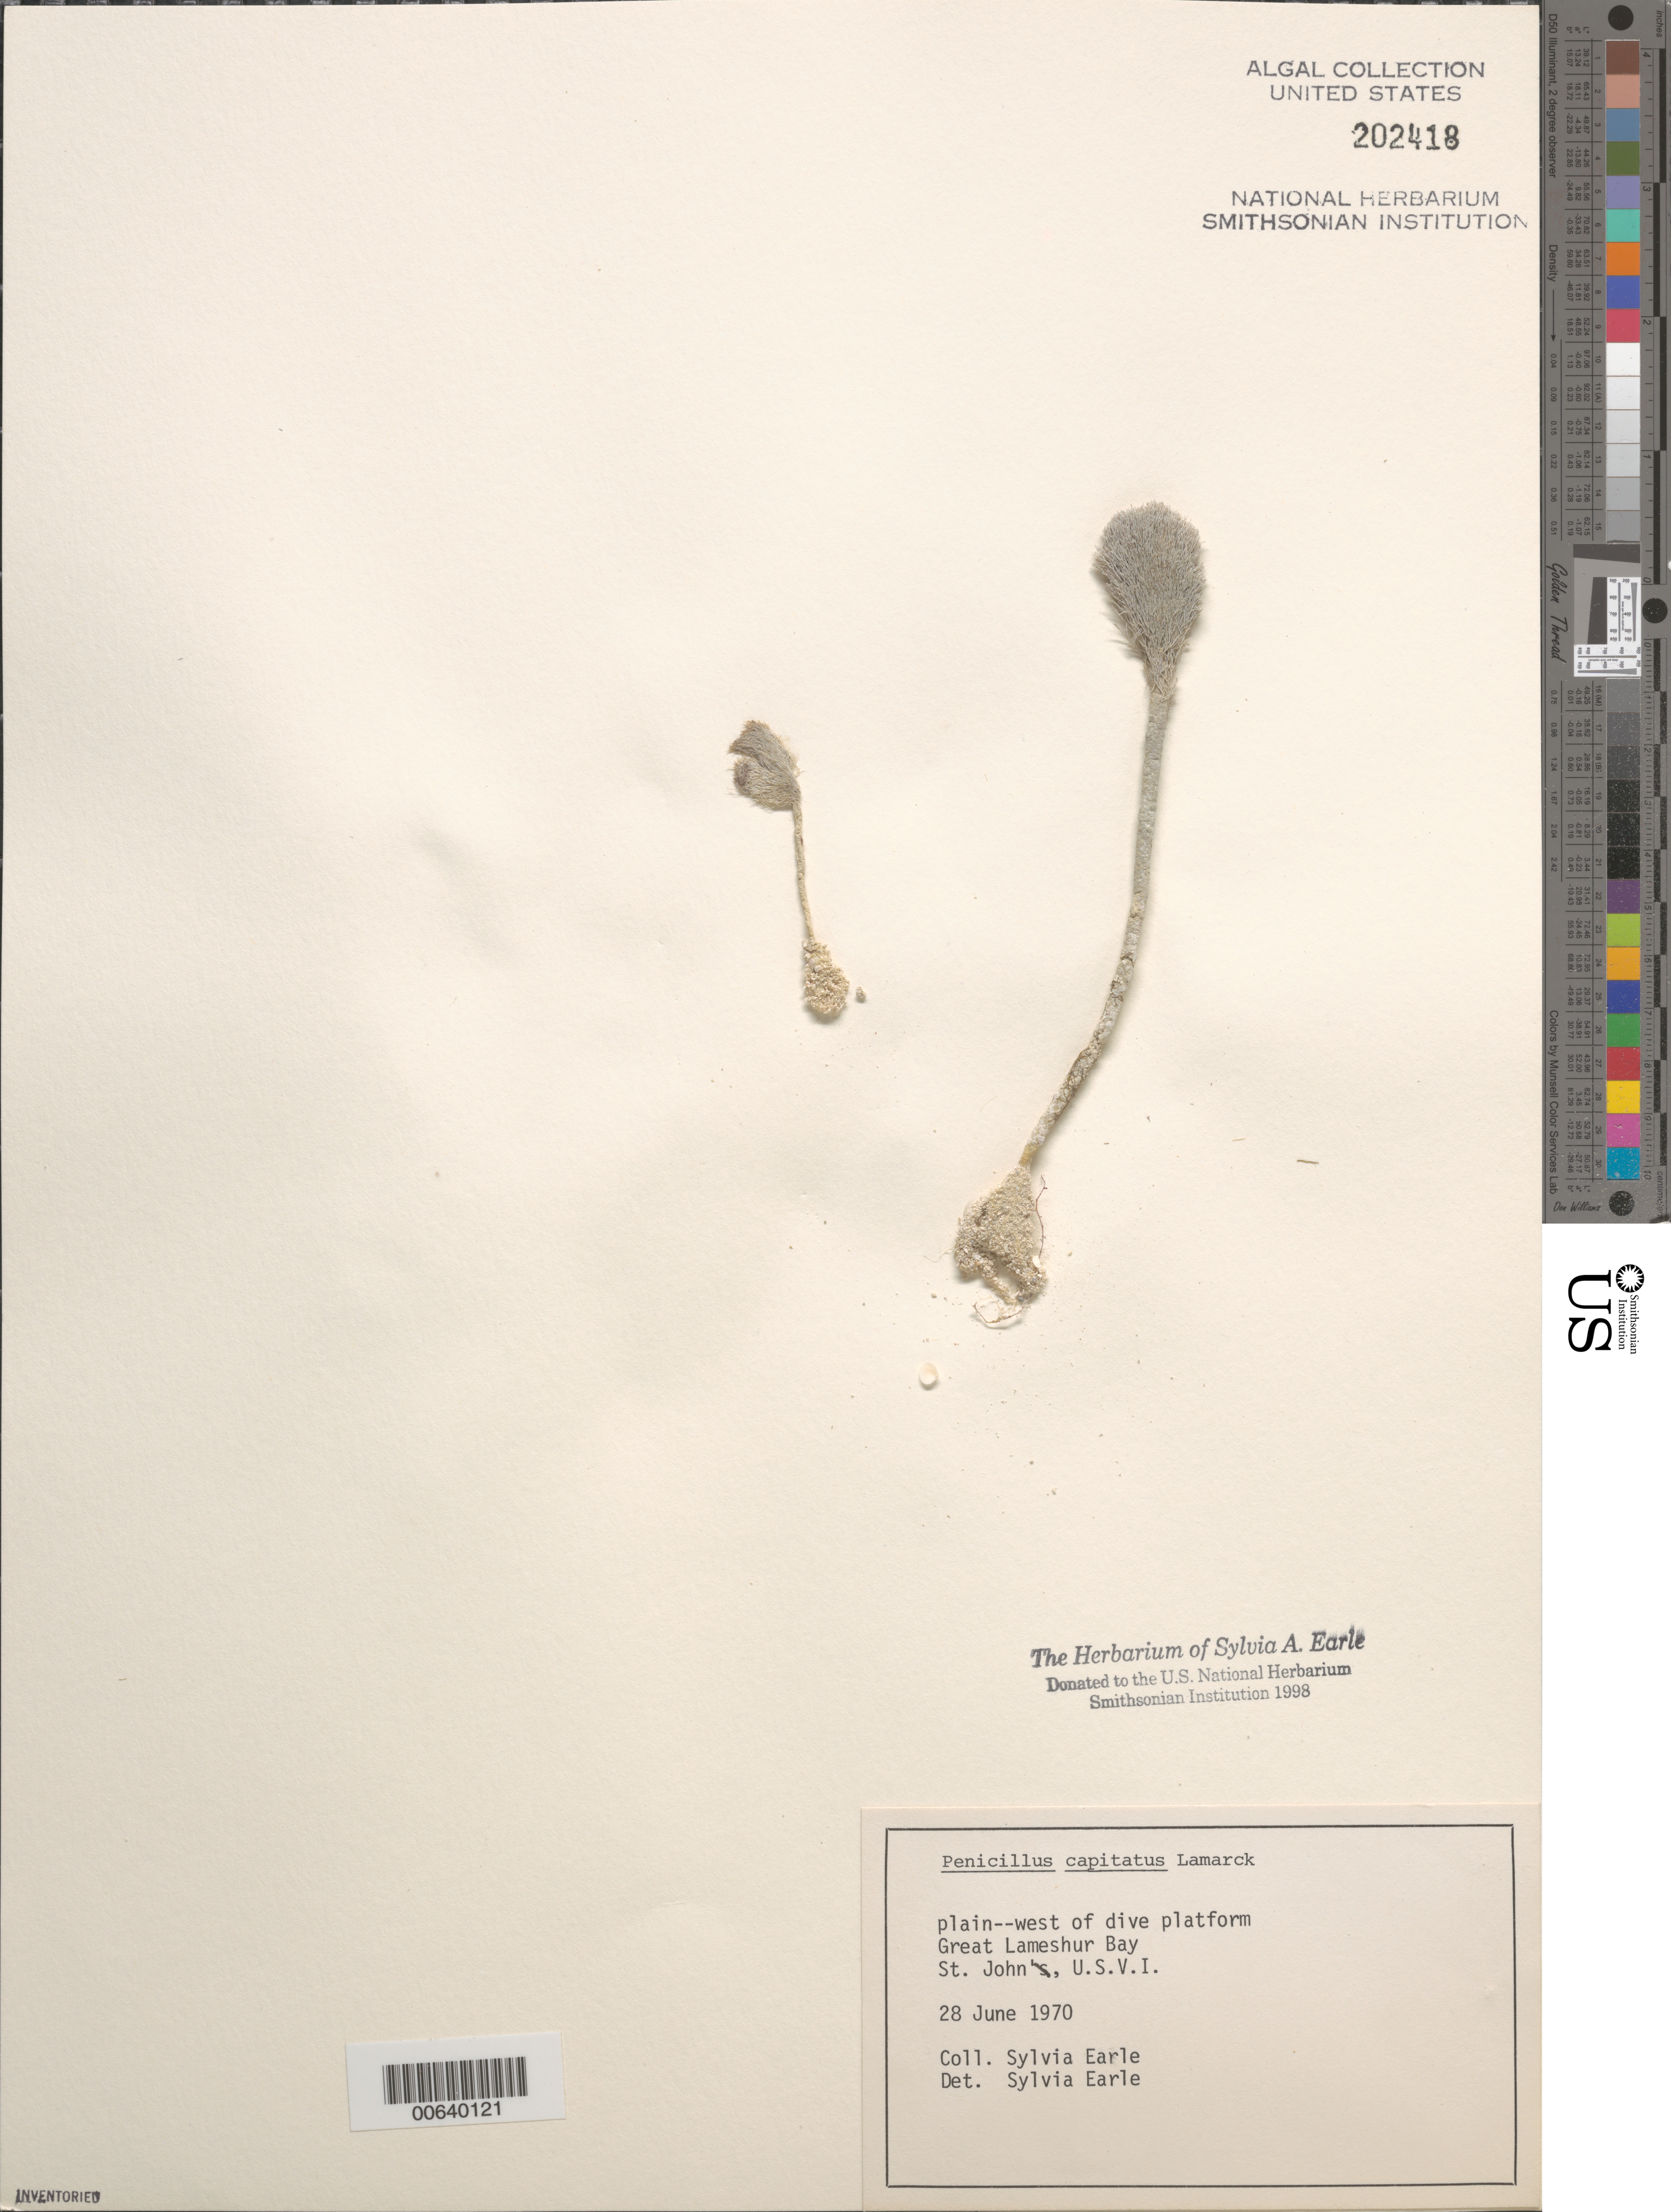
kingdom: Plantae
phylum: Chlorophyta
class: Ulvophyceae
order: Bryopsidales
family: Udoteaceae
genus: Penicillus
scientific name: Penicillus capitatus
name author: Lam.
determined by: Earle, S. A.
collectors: S. A. Earle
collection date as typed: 28 Jun 1970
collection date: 1970-06-28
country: U.S. Virgin Islands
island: St. John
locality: Great Lameshur Bay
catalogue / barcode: US 202418